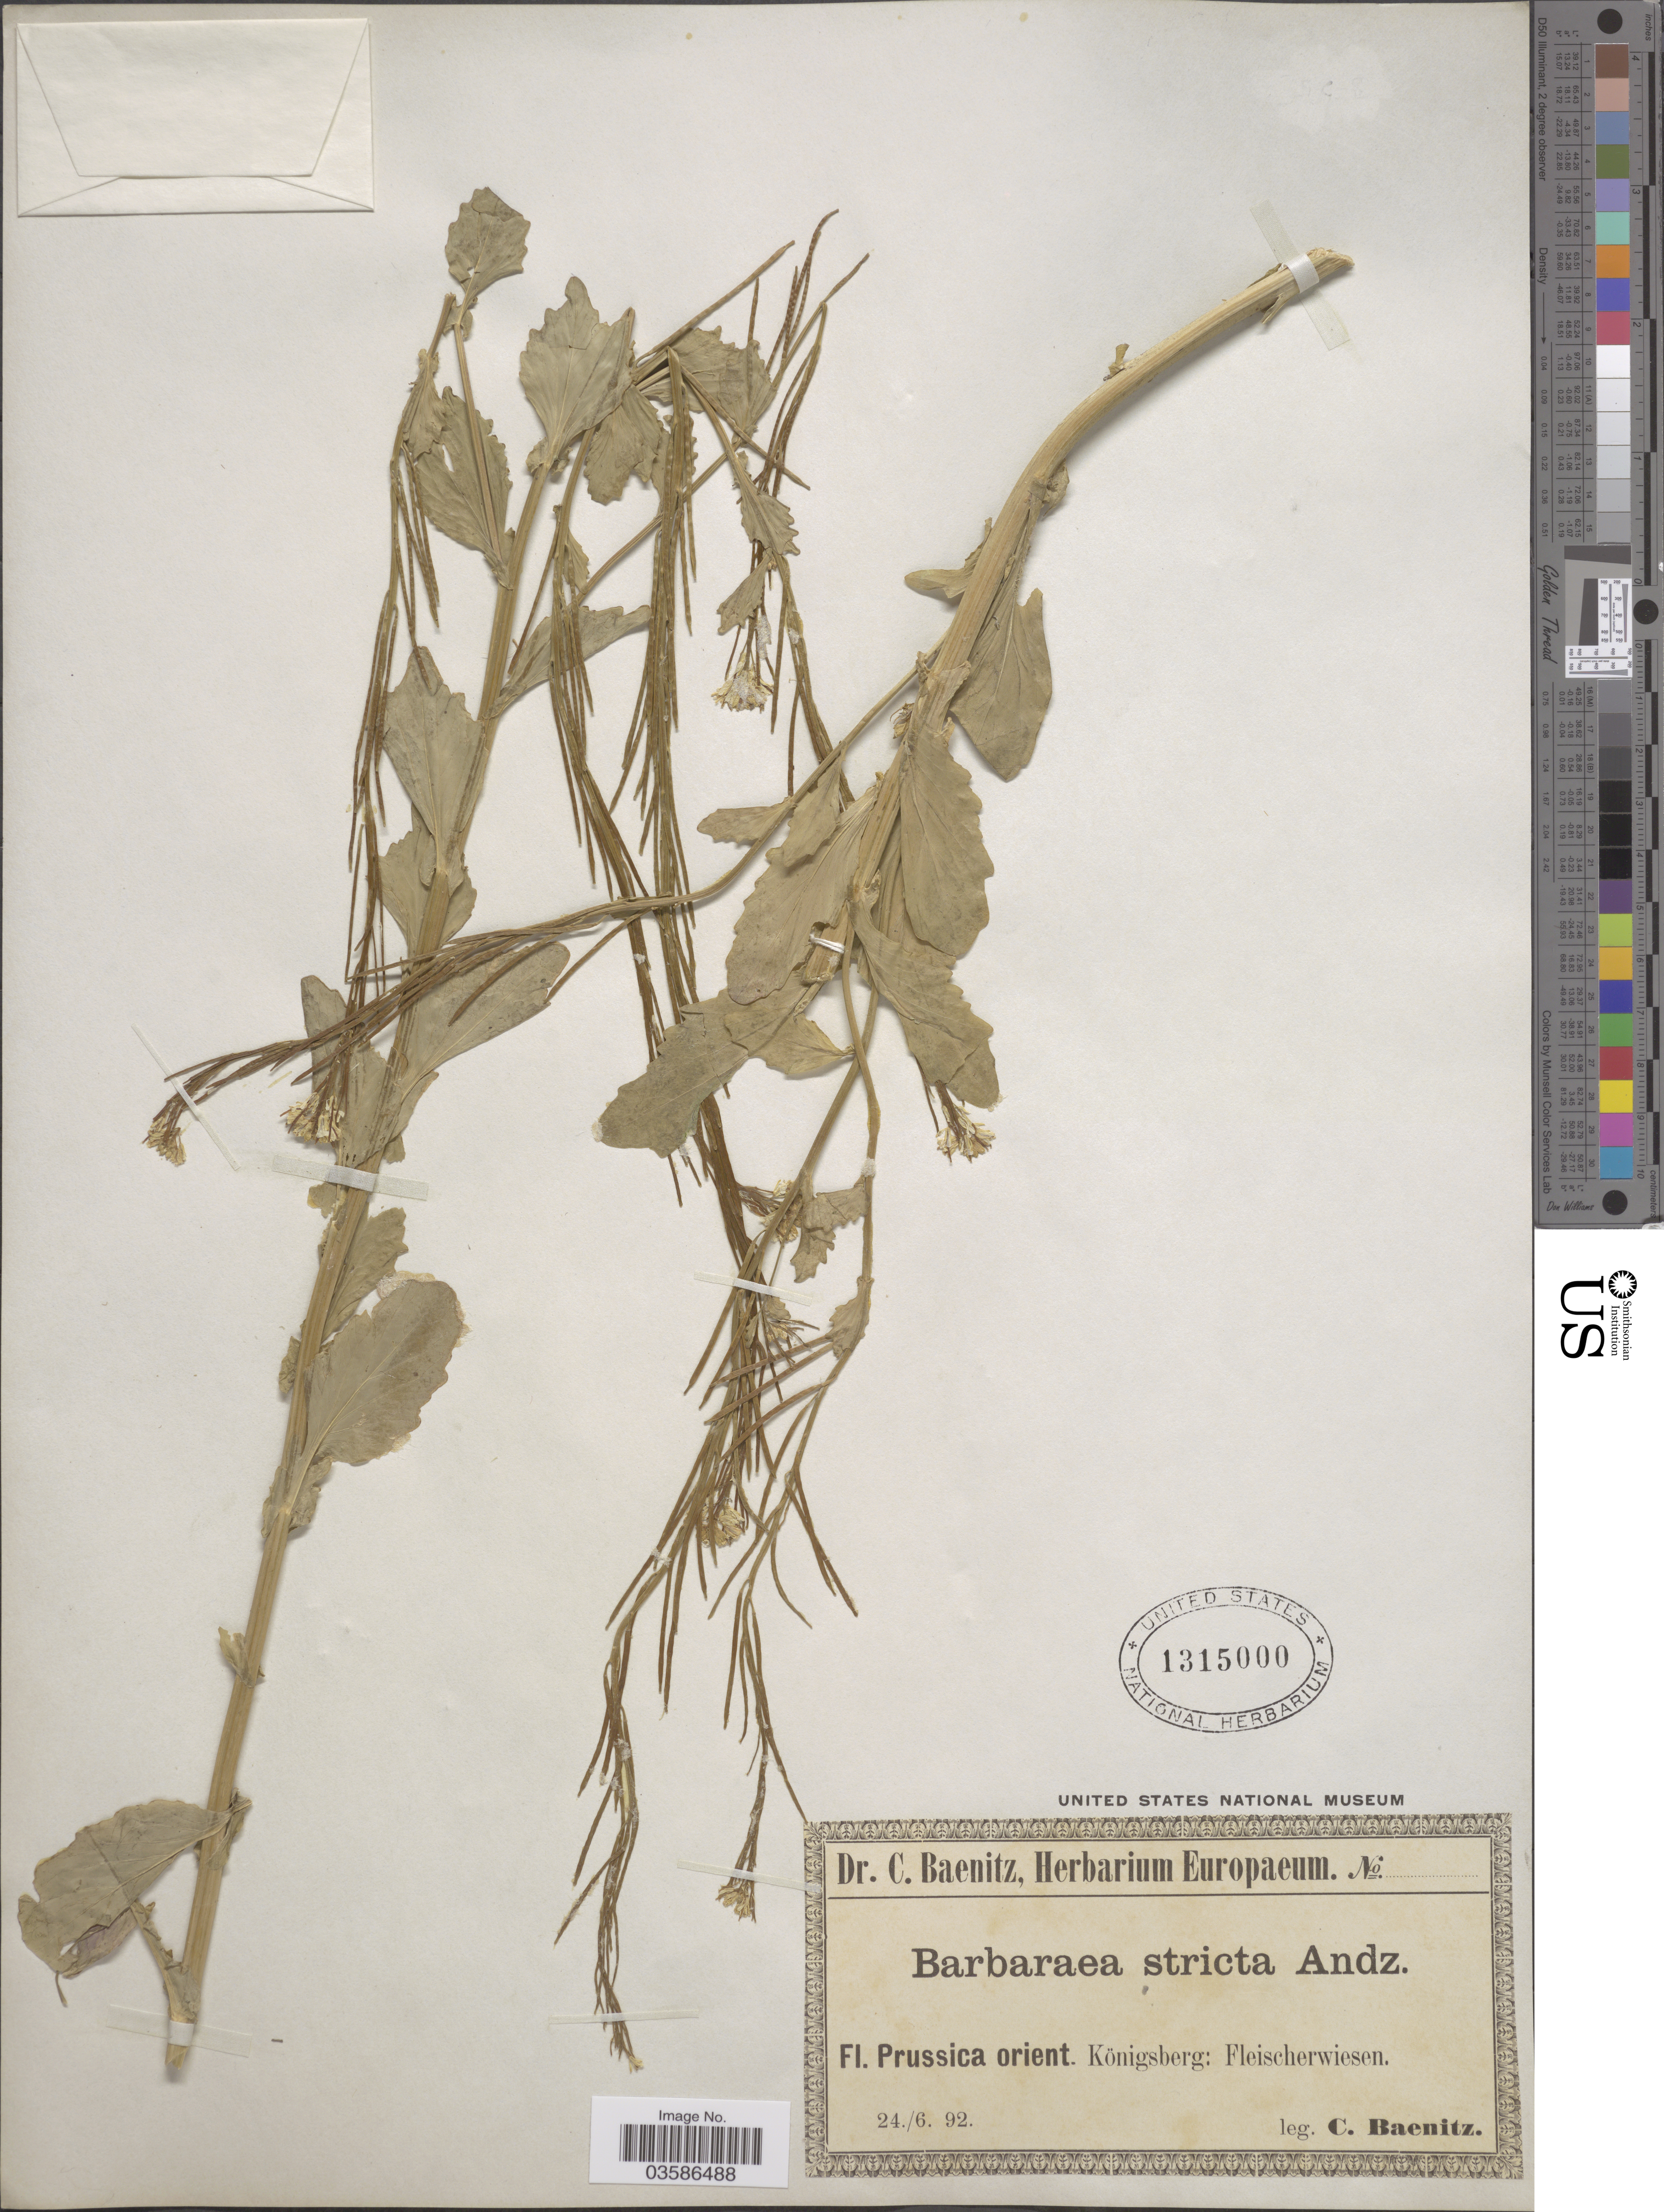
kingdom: Plantae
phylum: Tracheophyta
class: Magnoliopsida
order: Brassicales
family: Brassicaceae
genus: Barbarea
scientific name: Barbarea stricta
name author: Andrz.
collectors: C. G. Baenitz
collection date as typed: Transcribed d/m/y: 24/6/92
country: Russian Federation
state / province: Kaliningrad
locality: Prussica orient. Königsberg: Fleischerwiesen.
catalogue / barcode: US 1315000